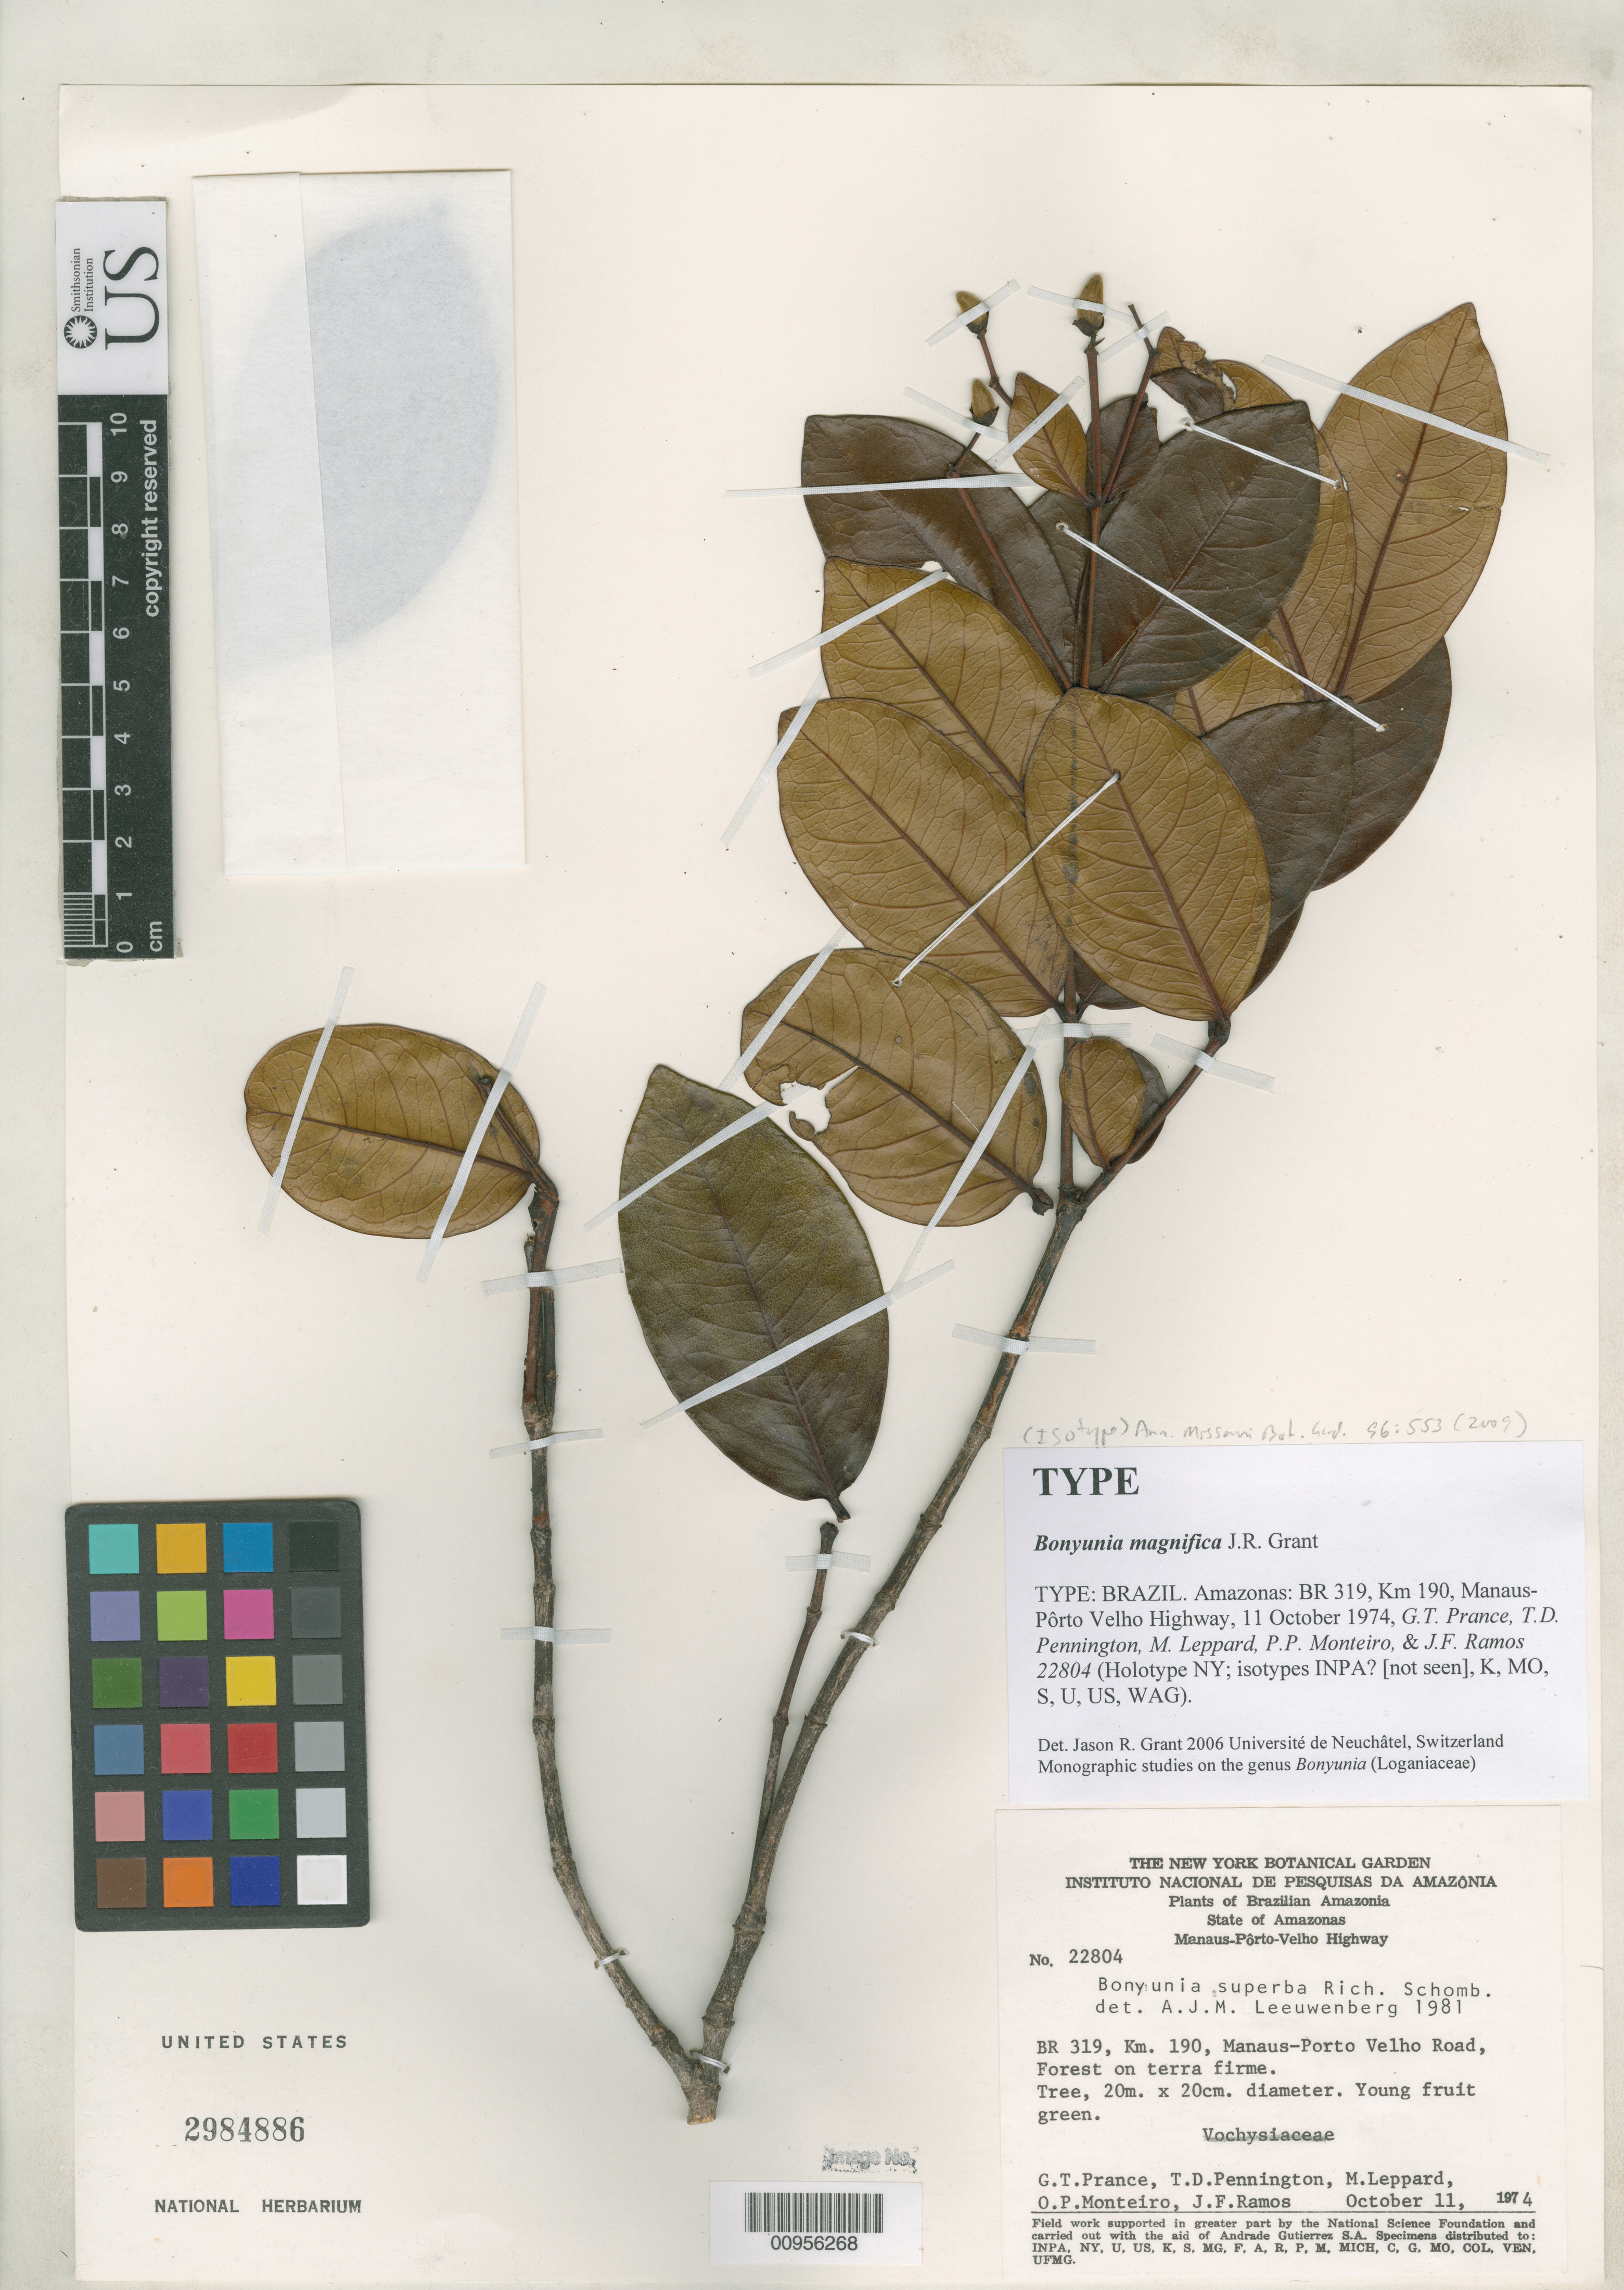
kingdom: Plantae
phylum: Tracheophyta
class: Magnoliopsida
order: Gentianales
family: Loganiaceae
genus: Bonyunia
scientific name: Bonyunia magnifica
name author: J.R. Grant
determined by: Grant, J. R., (SWITZERLAND)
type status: Isotype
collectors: G. T. Prance & et al.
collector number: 22804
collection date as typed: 11 Oct 1974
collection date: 1974-10-11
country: Brazil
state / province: Amazonas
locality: BR 319, Km. 190, Manaus-Porto Velho Road.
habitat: Forest on terra firme.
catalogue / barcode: US 2984886